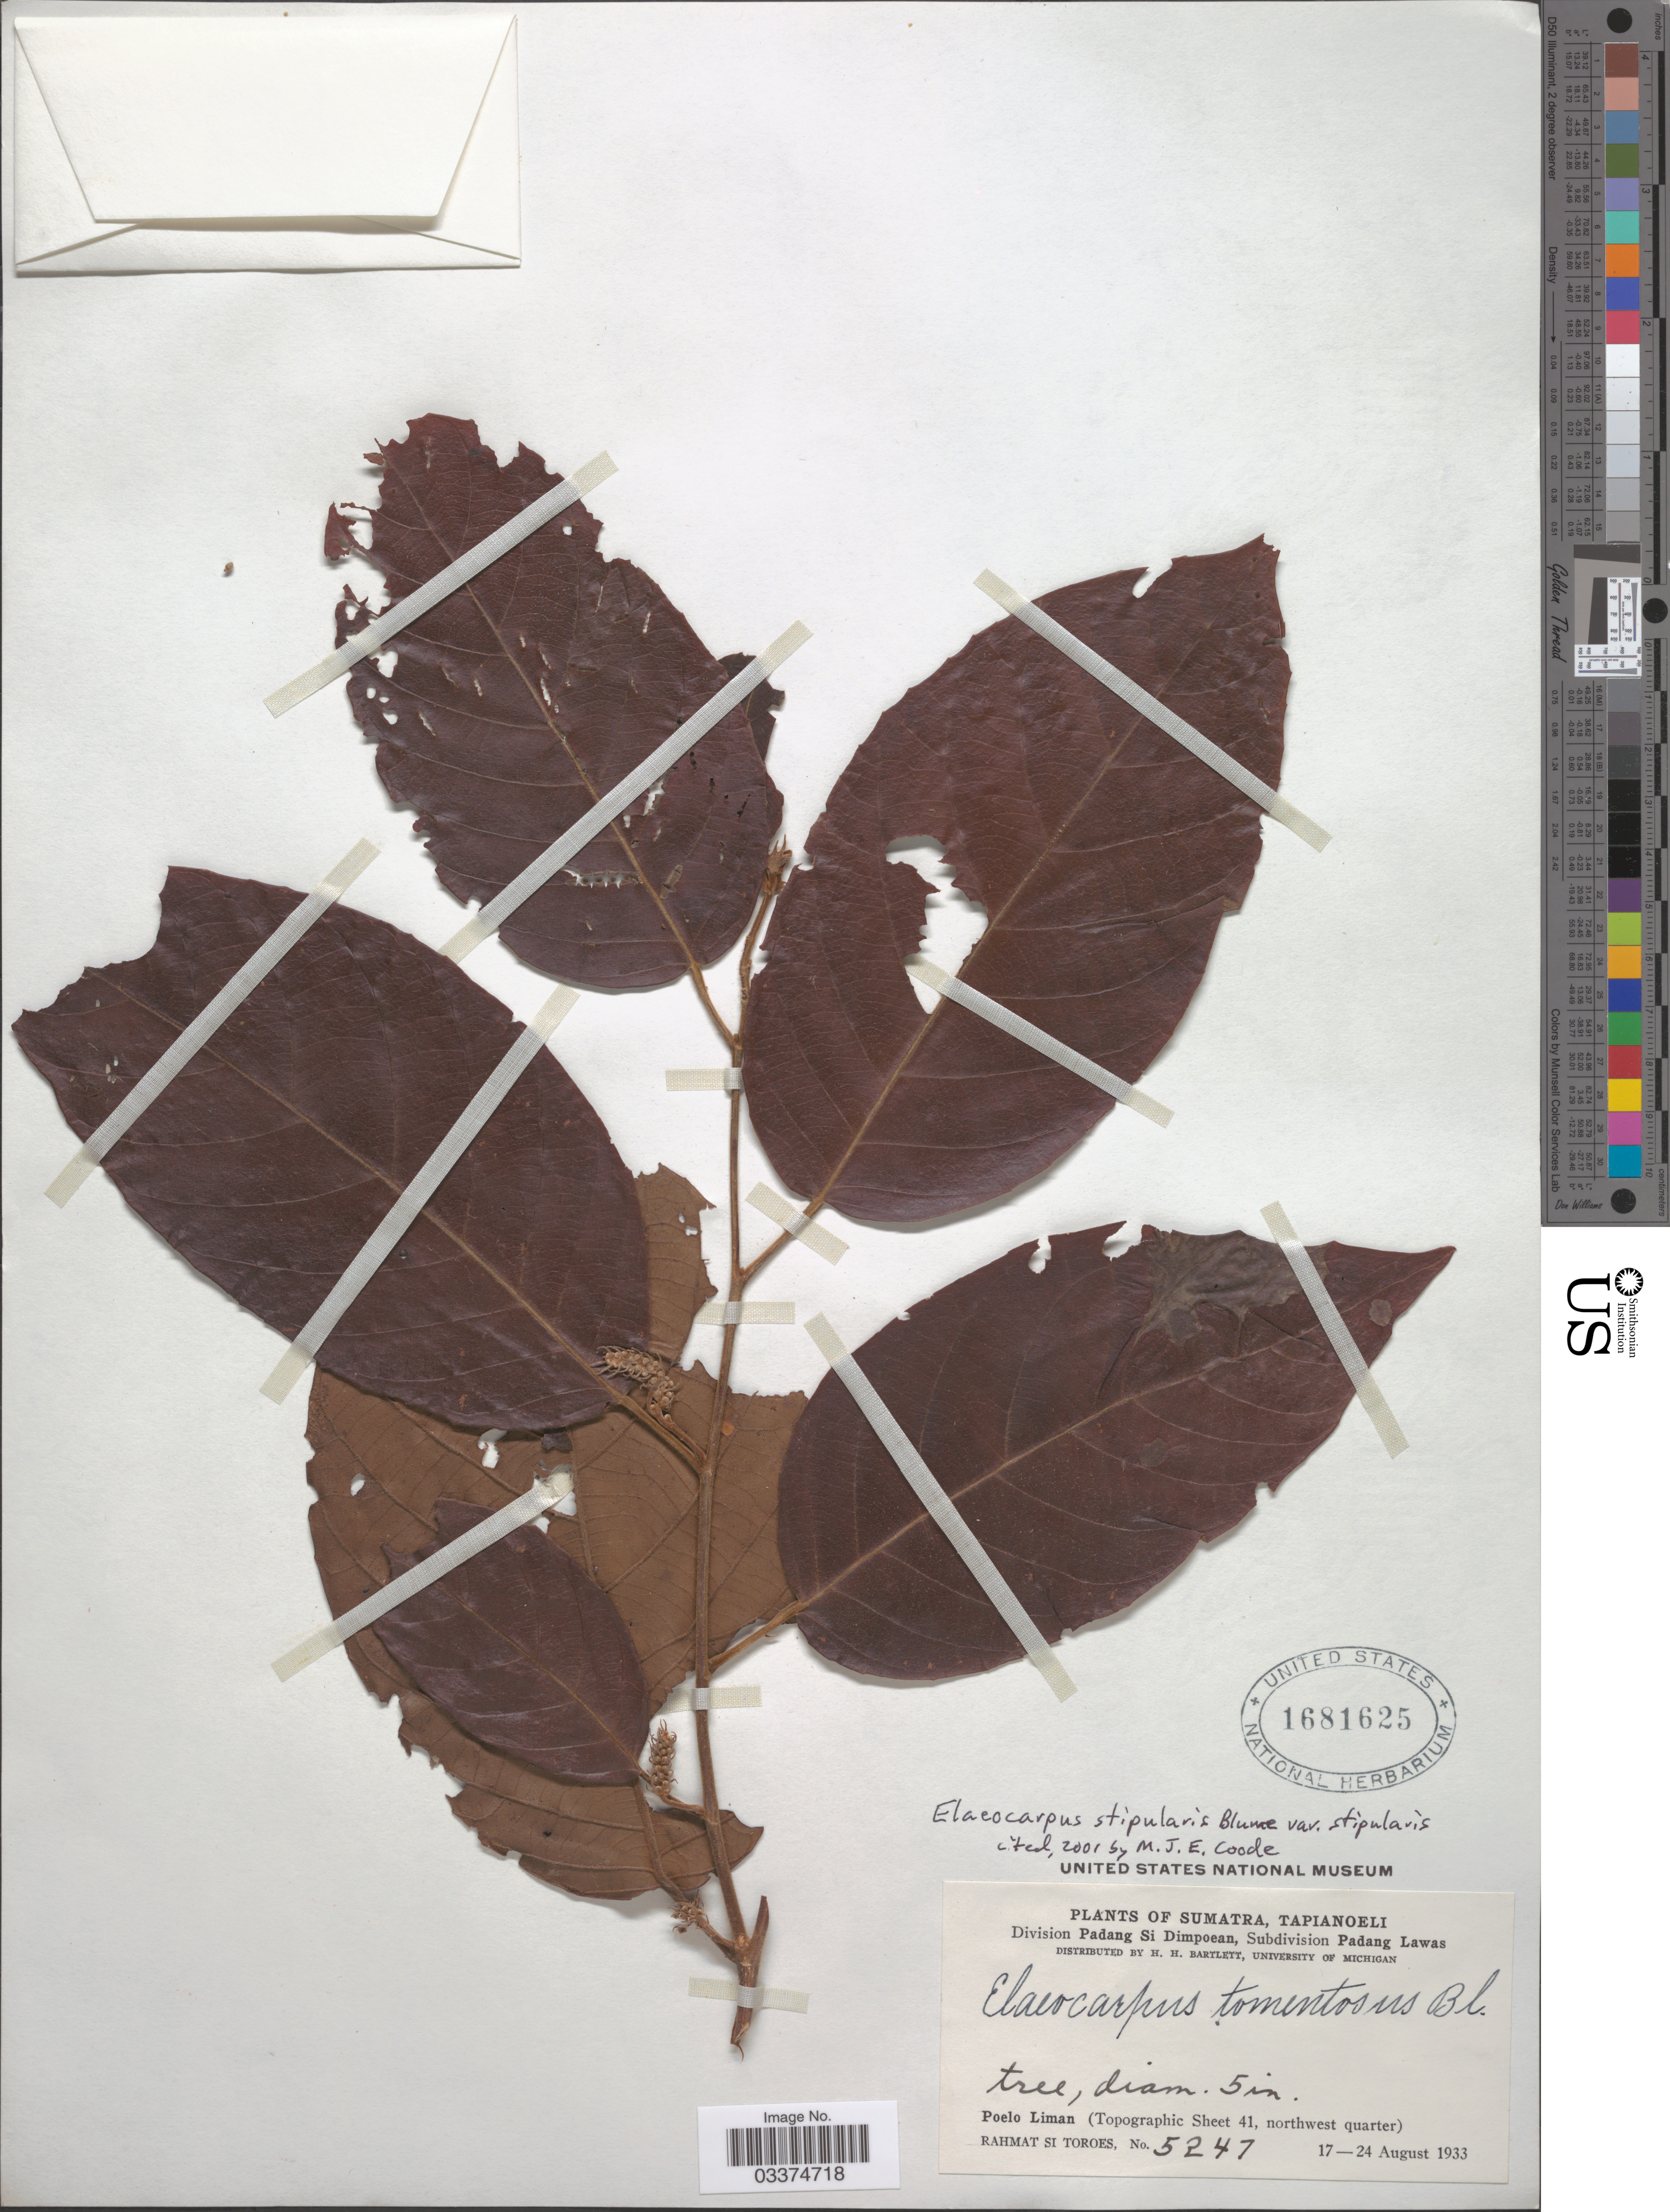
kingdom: Plantae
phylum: Tracheophyta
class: Magnoliopsida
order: Oxalidales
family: Elaeocarpaceae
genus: Elaeocarpus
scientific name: Elaeocarpus stipularis var. stipularis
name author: Blume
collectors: Rahmat Si Boeea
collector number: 5247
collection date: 1933-08-17/1933-08-24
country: Indonesia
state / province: Sumatra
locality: Tapianoeli. Division Padang Si Dimpoean, Subdivision Padang Lawas. Poelo Liman (Topographic Sheet 41, northwest quarter).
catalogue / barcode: US 1681625